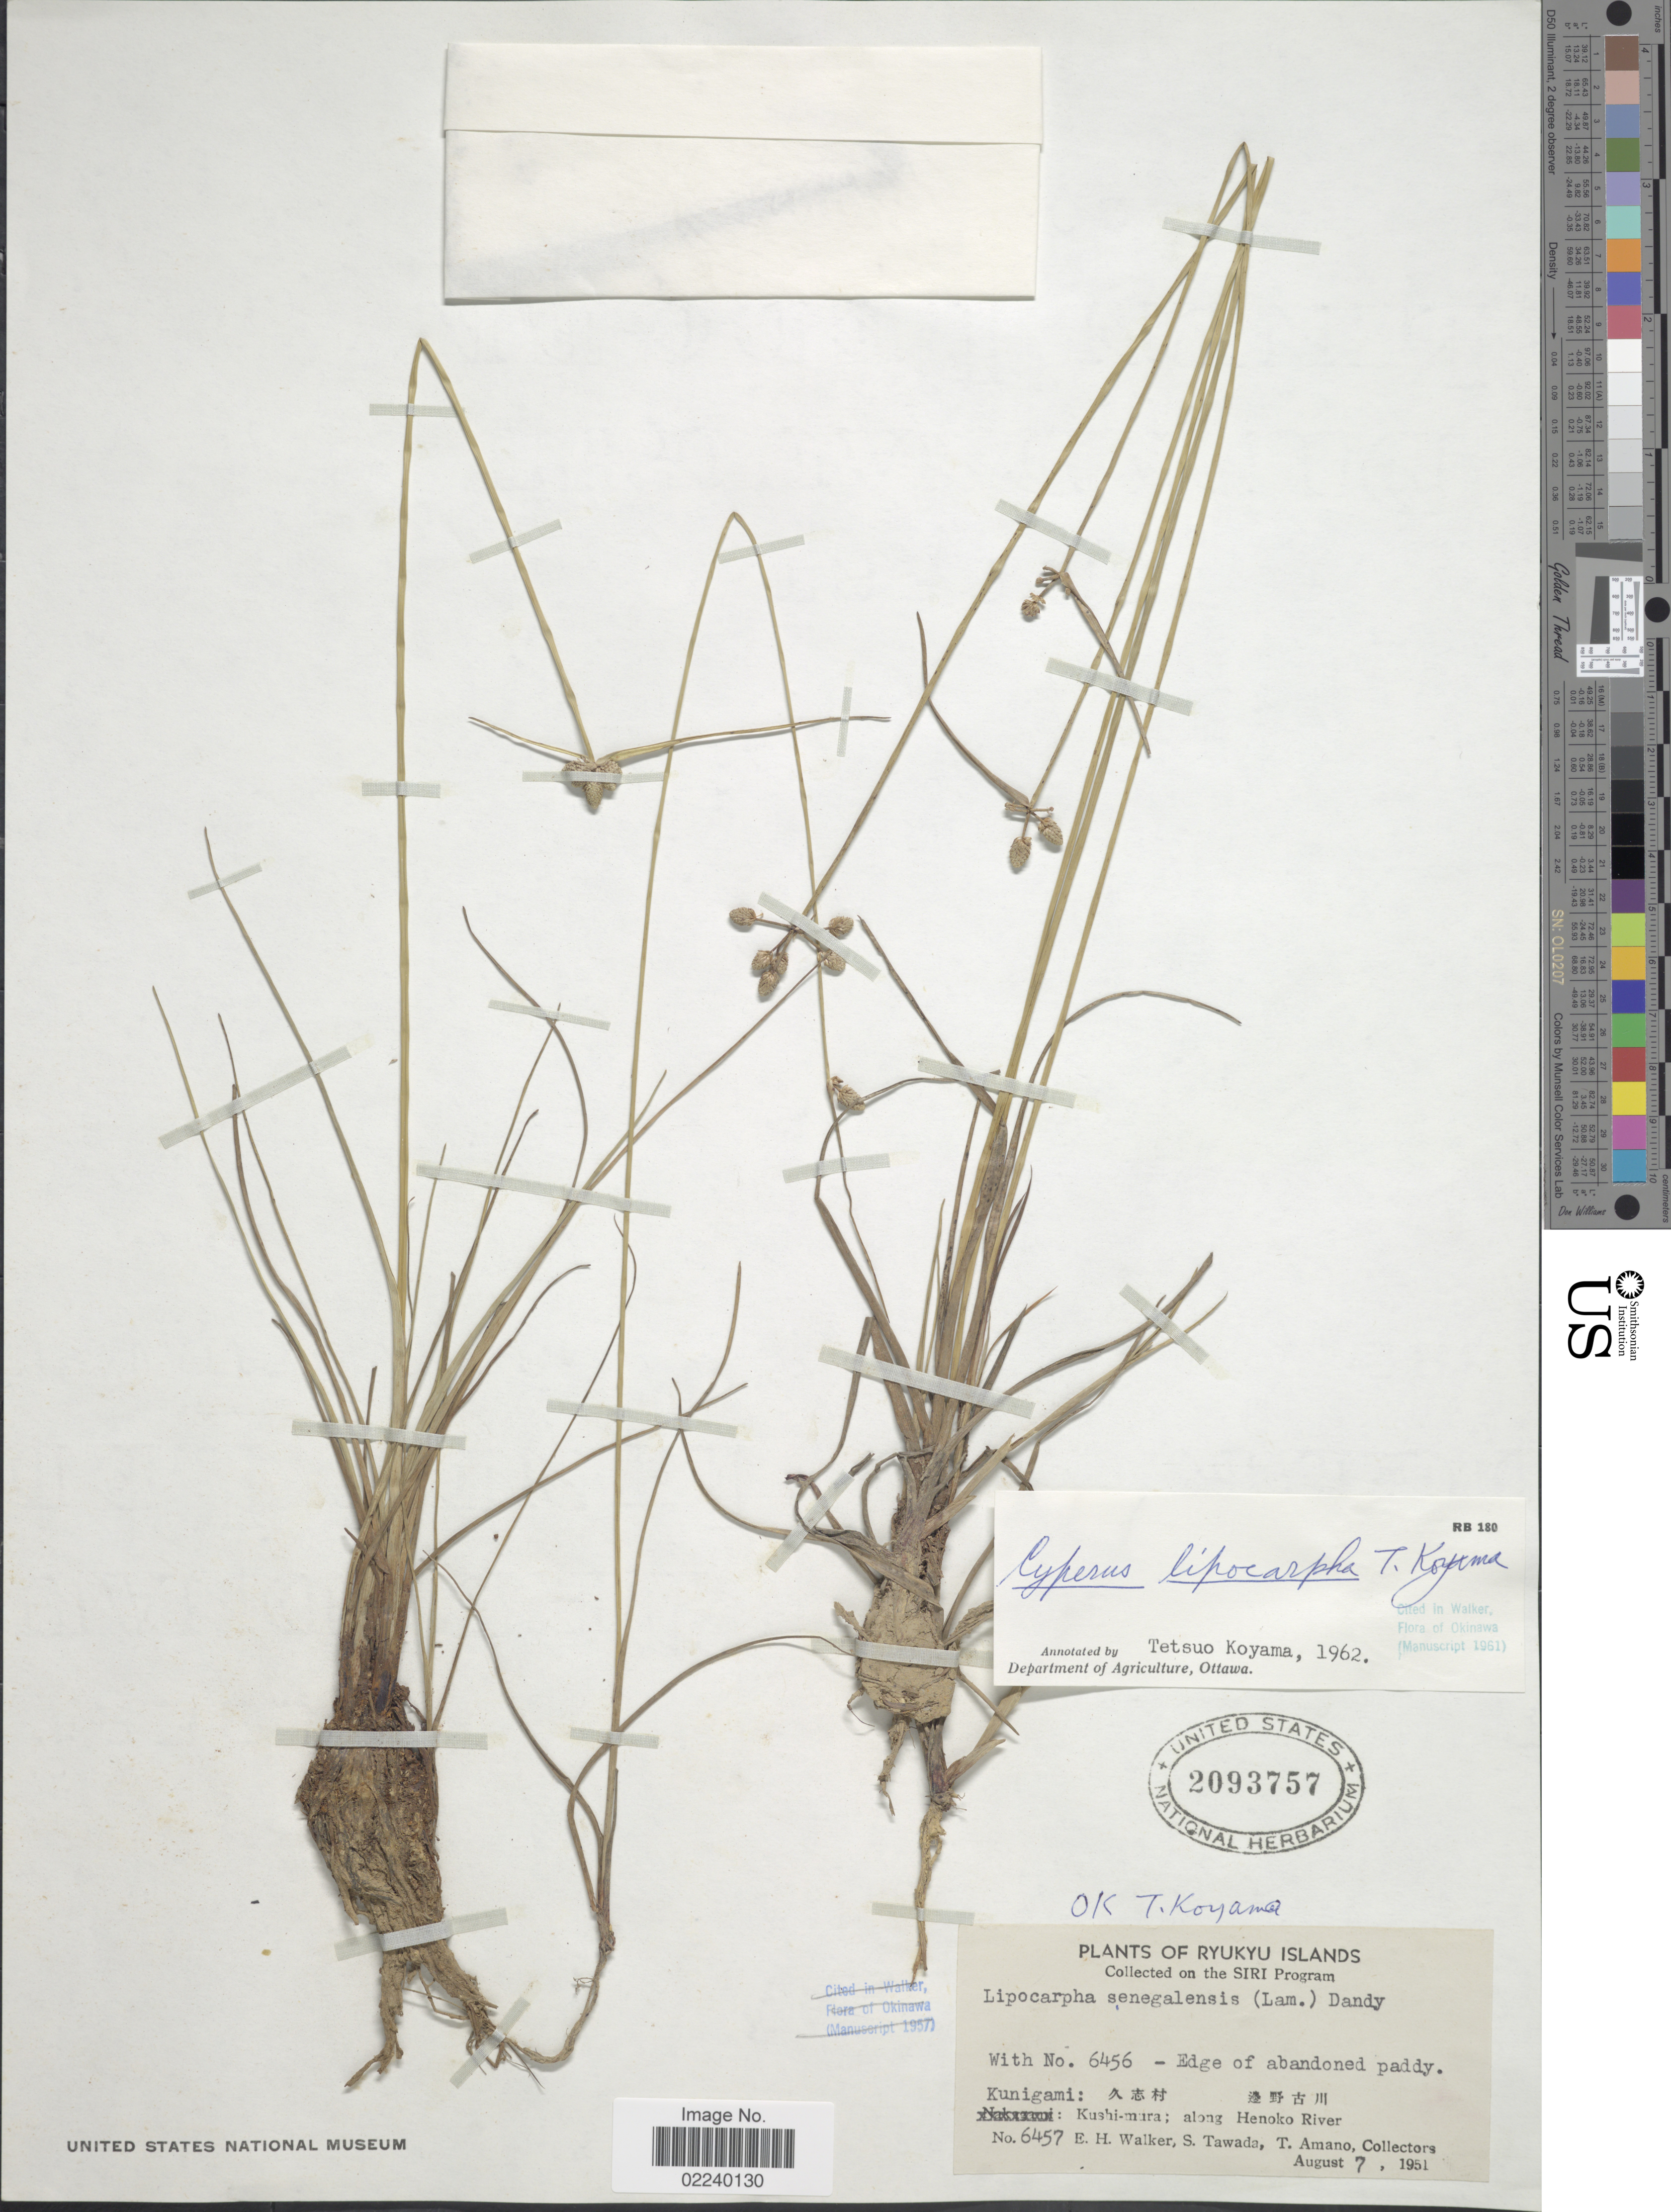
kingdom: Plantae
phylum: Tracheophyta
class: Liliopsida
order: Poales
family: Cyperaceae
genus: Cyperus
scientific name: Cyperus albescens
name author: (Steud.) Larridon & Govaerts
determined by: Strong, M. T., (US), Smithsonian Institution - National Museum of Natural History (UNITED STATES)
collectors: E. H. Walker, S. Tawada & T. Amano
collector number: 6457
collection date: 1951-08-07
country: Japan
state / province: Okinawa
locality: Ryukyu Island, Kunigami: Kushi-mara: along Henoko River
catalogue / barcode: US 2093757